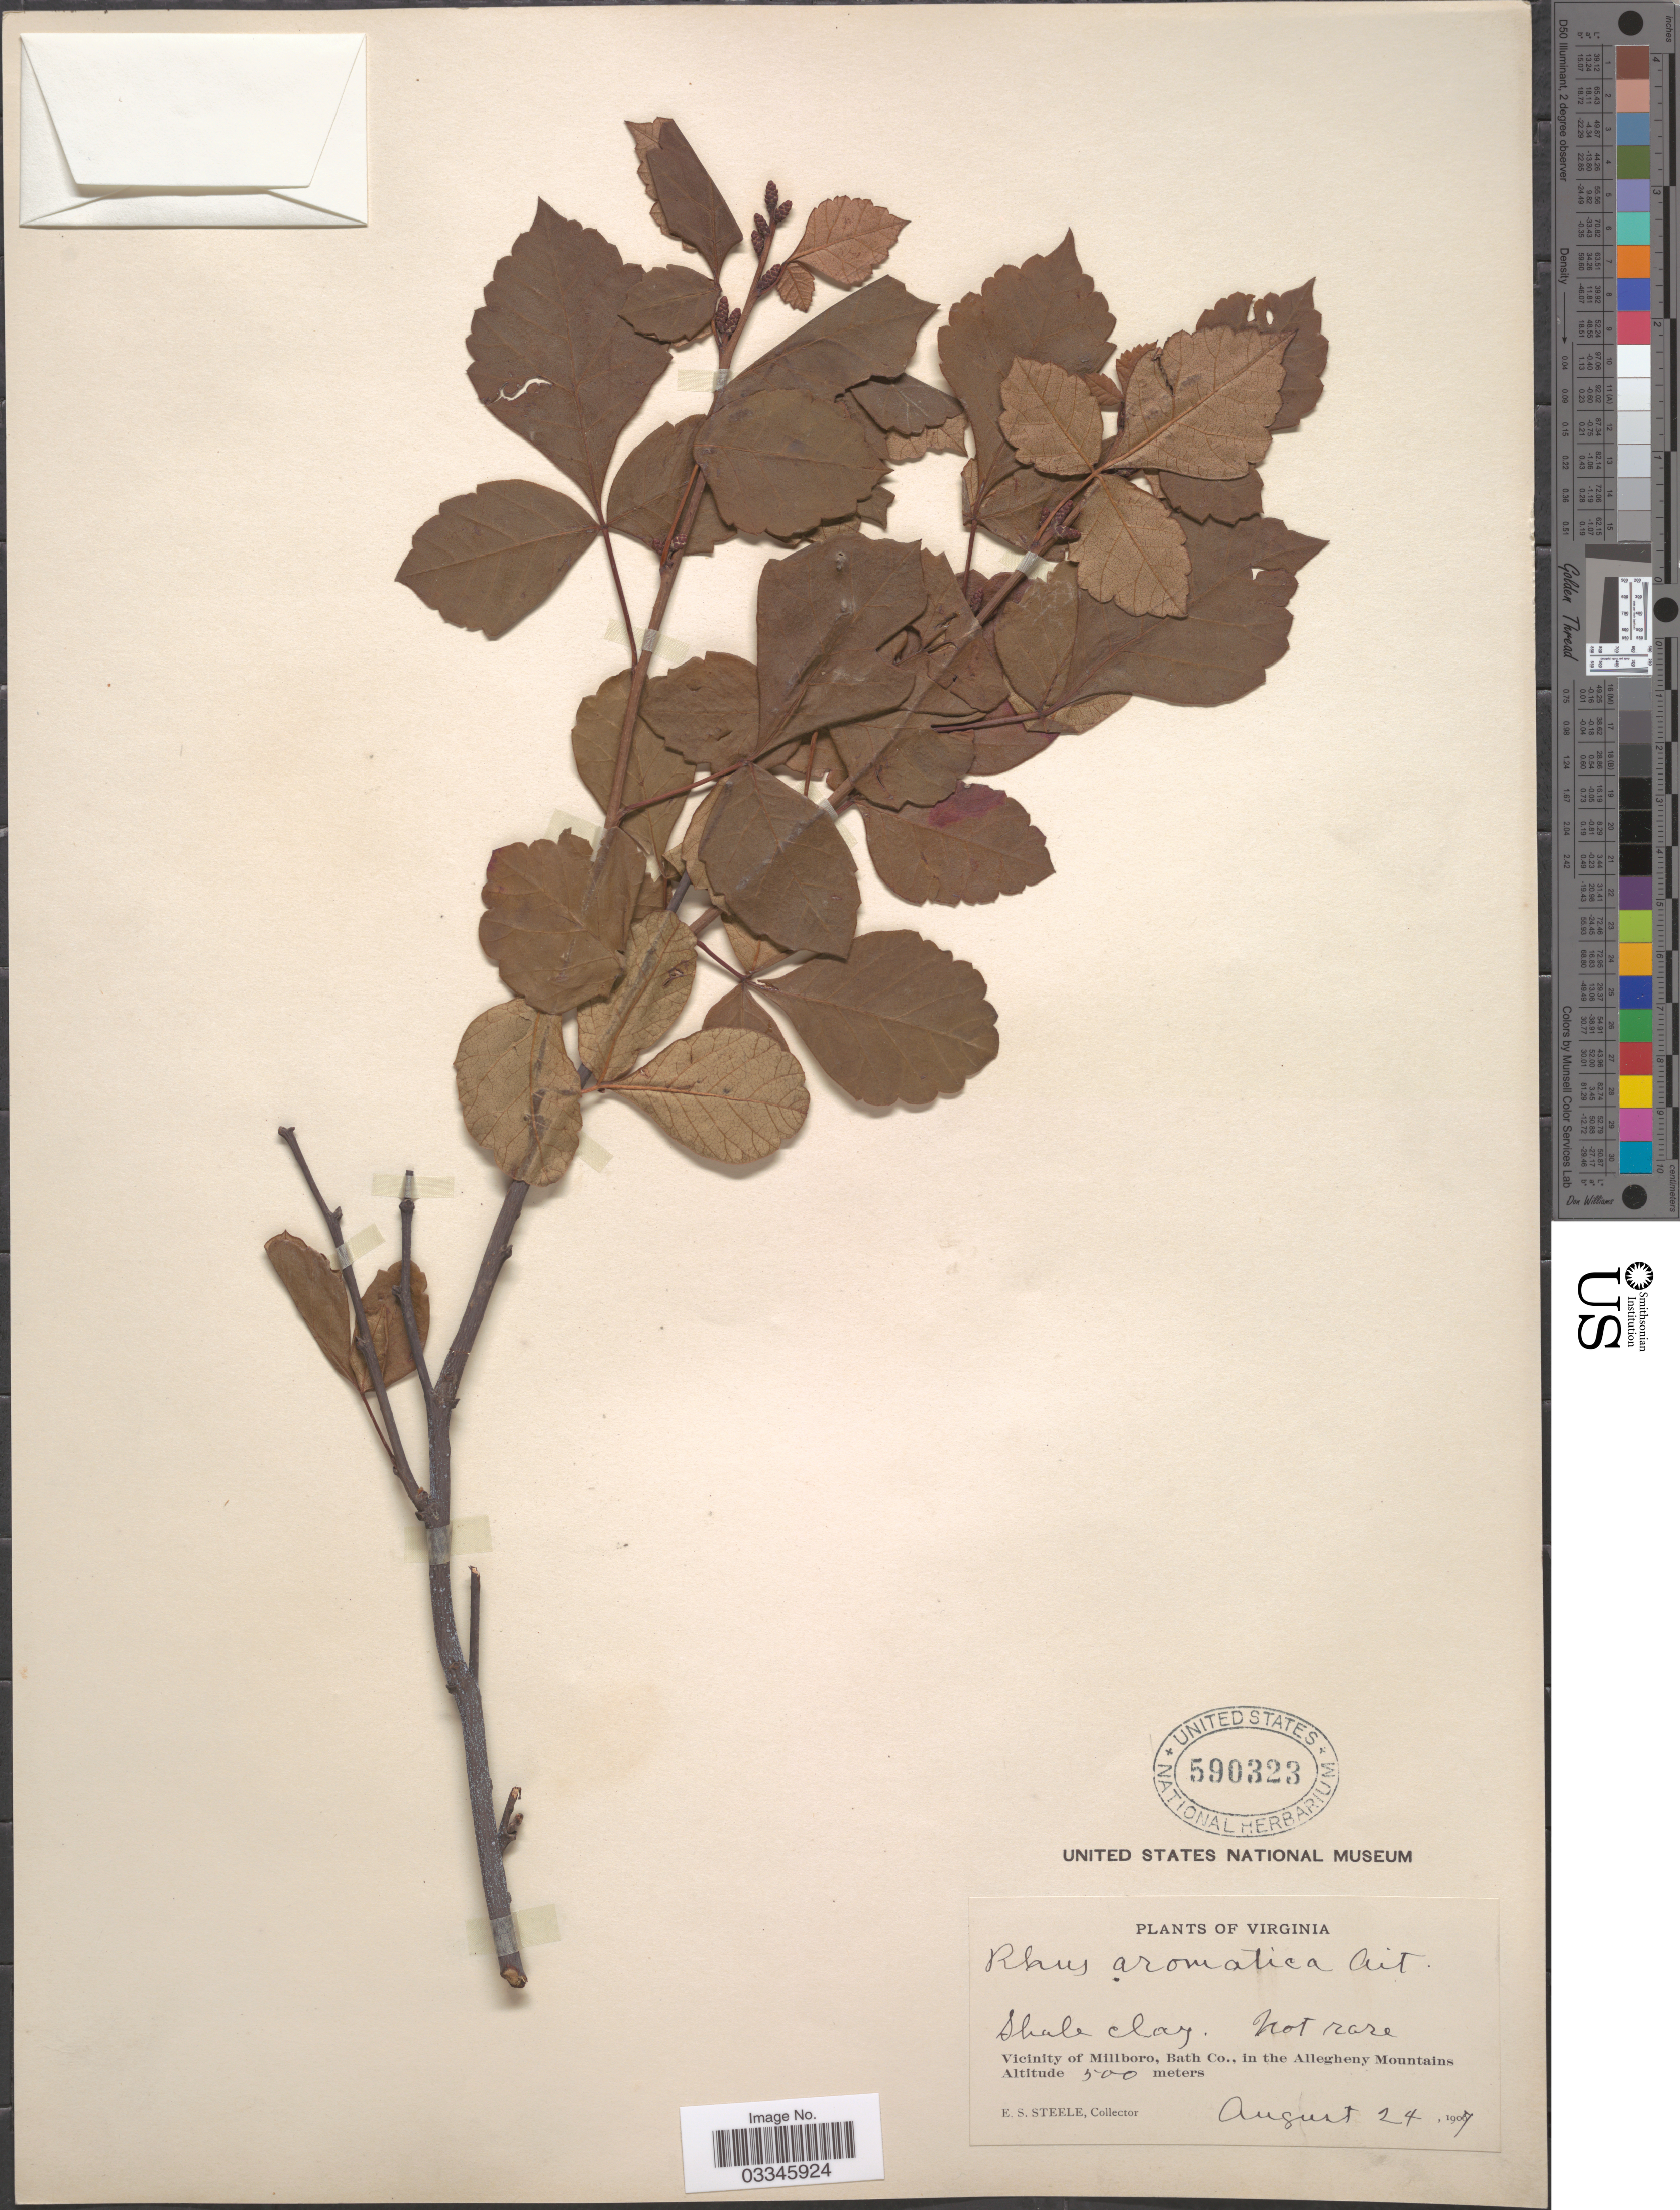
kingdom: Plantae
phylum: Tracheophyta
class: Magnoliopsida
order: Sapindales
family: Anacardiaceae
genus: Rhus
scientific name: Rhus crenata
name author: Thunb.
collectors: E. Steele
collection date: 1907-08-24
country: United States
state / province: Virginia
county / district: Bath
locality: Vicinity of Millboro, Bath Co., in the Allegheny Mountains.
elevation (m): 500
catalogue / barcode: US 590323